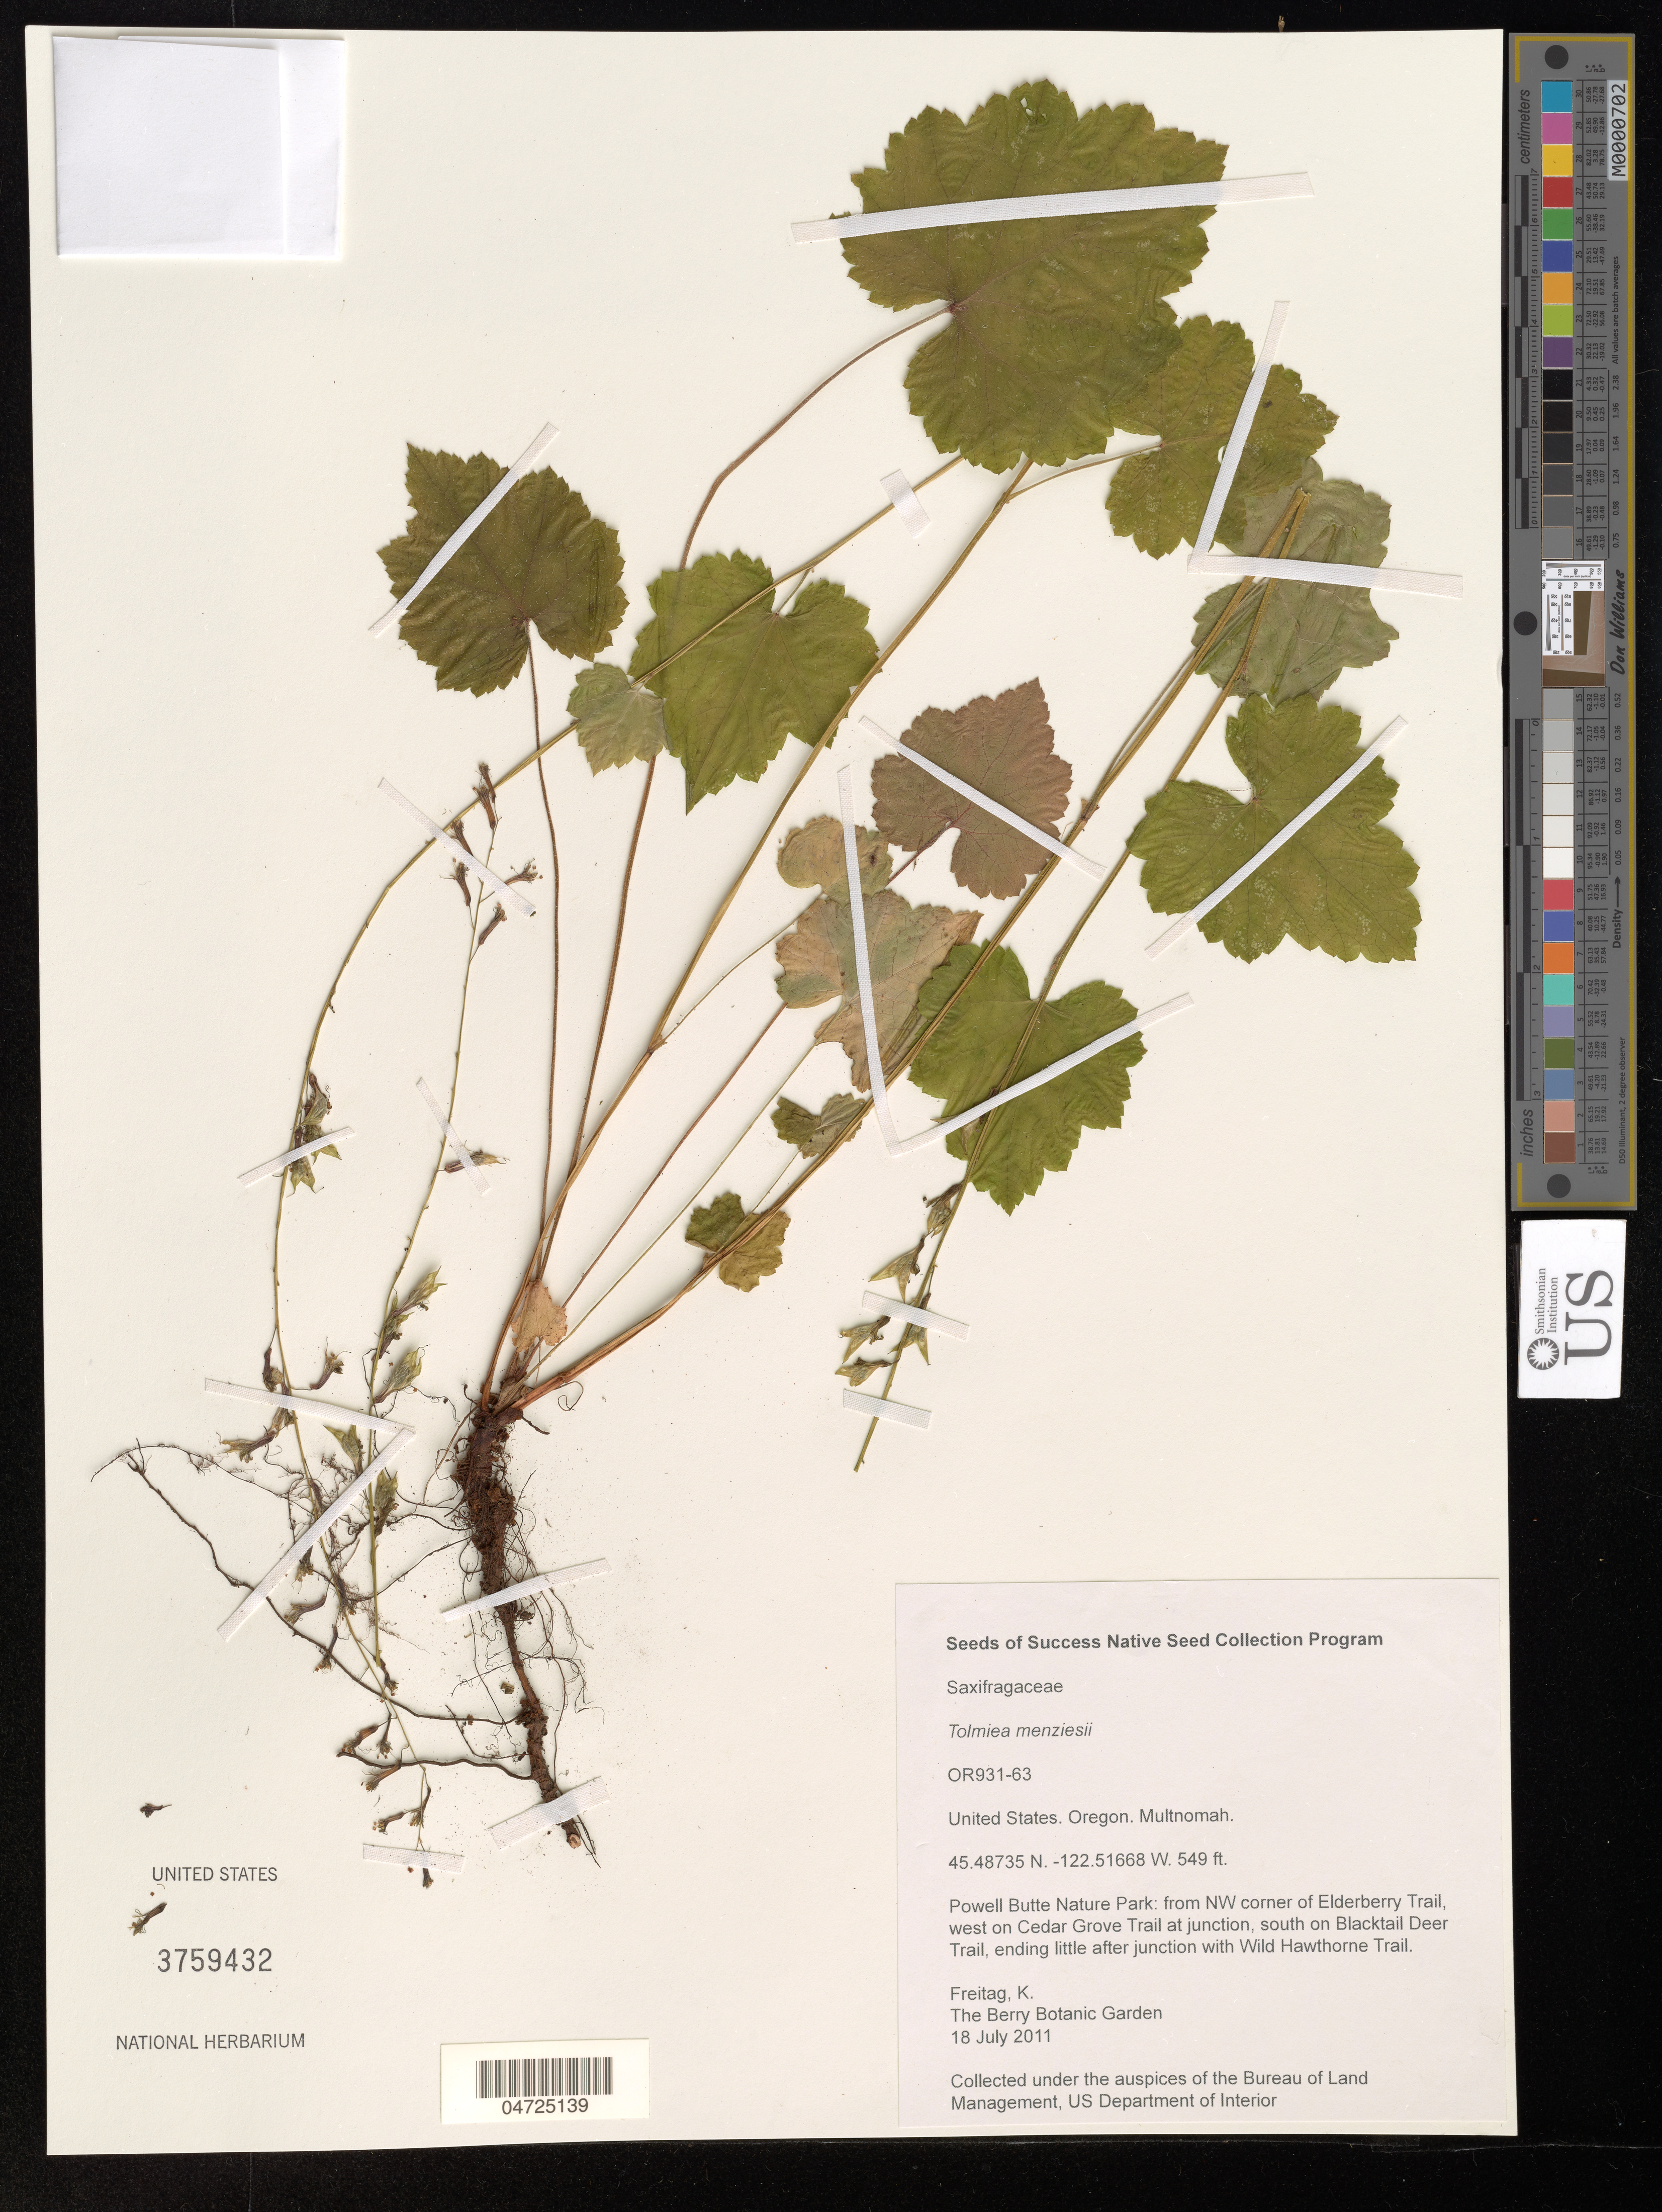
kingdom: Plantae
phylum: Tracheophyta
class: Magnoliopsida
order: Saxifragales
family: Saxifragaceae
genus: Tolmiea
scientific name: Tolmiea menziesii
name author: (Pursh) Torr. & A. Gray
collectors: K. Freitag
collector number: OR931-63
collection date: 2011-07-18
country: United States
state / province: Oregon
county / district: Multnomah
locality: Multnomah. Powell Butte Nature Park: from NW corner of Elderberry Trail, west on Cedar Grove Trail at junction, south on Blacktail Deer Trail, ending little after junction with Wild Hawthorne Trail.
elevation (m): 167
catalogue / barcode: US 3759432